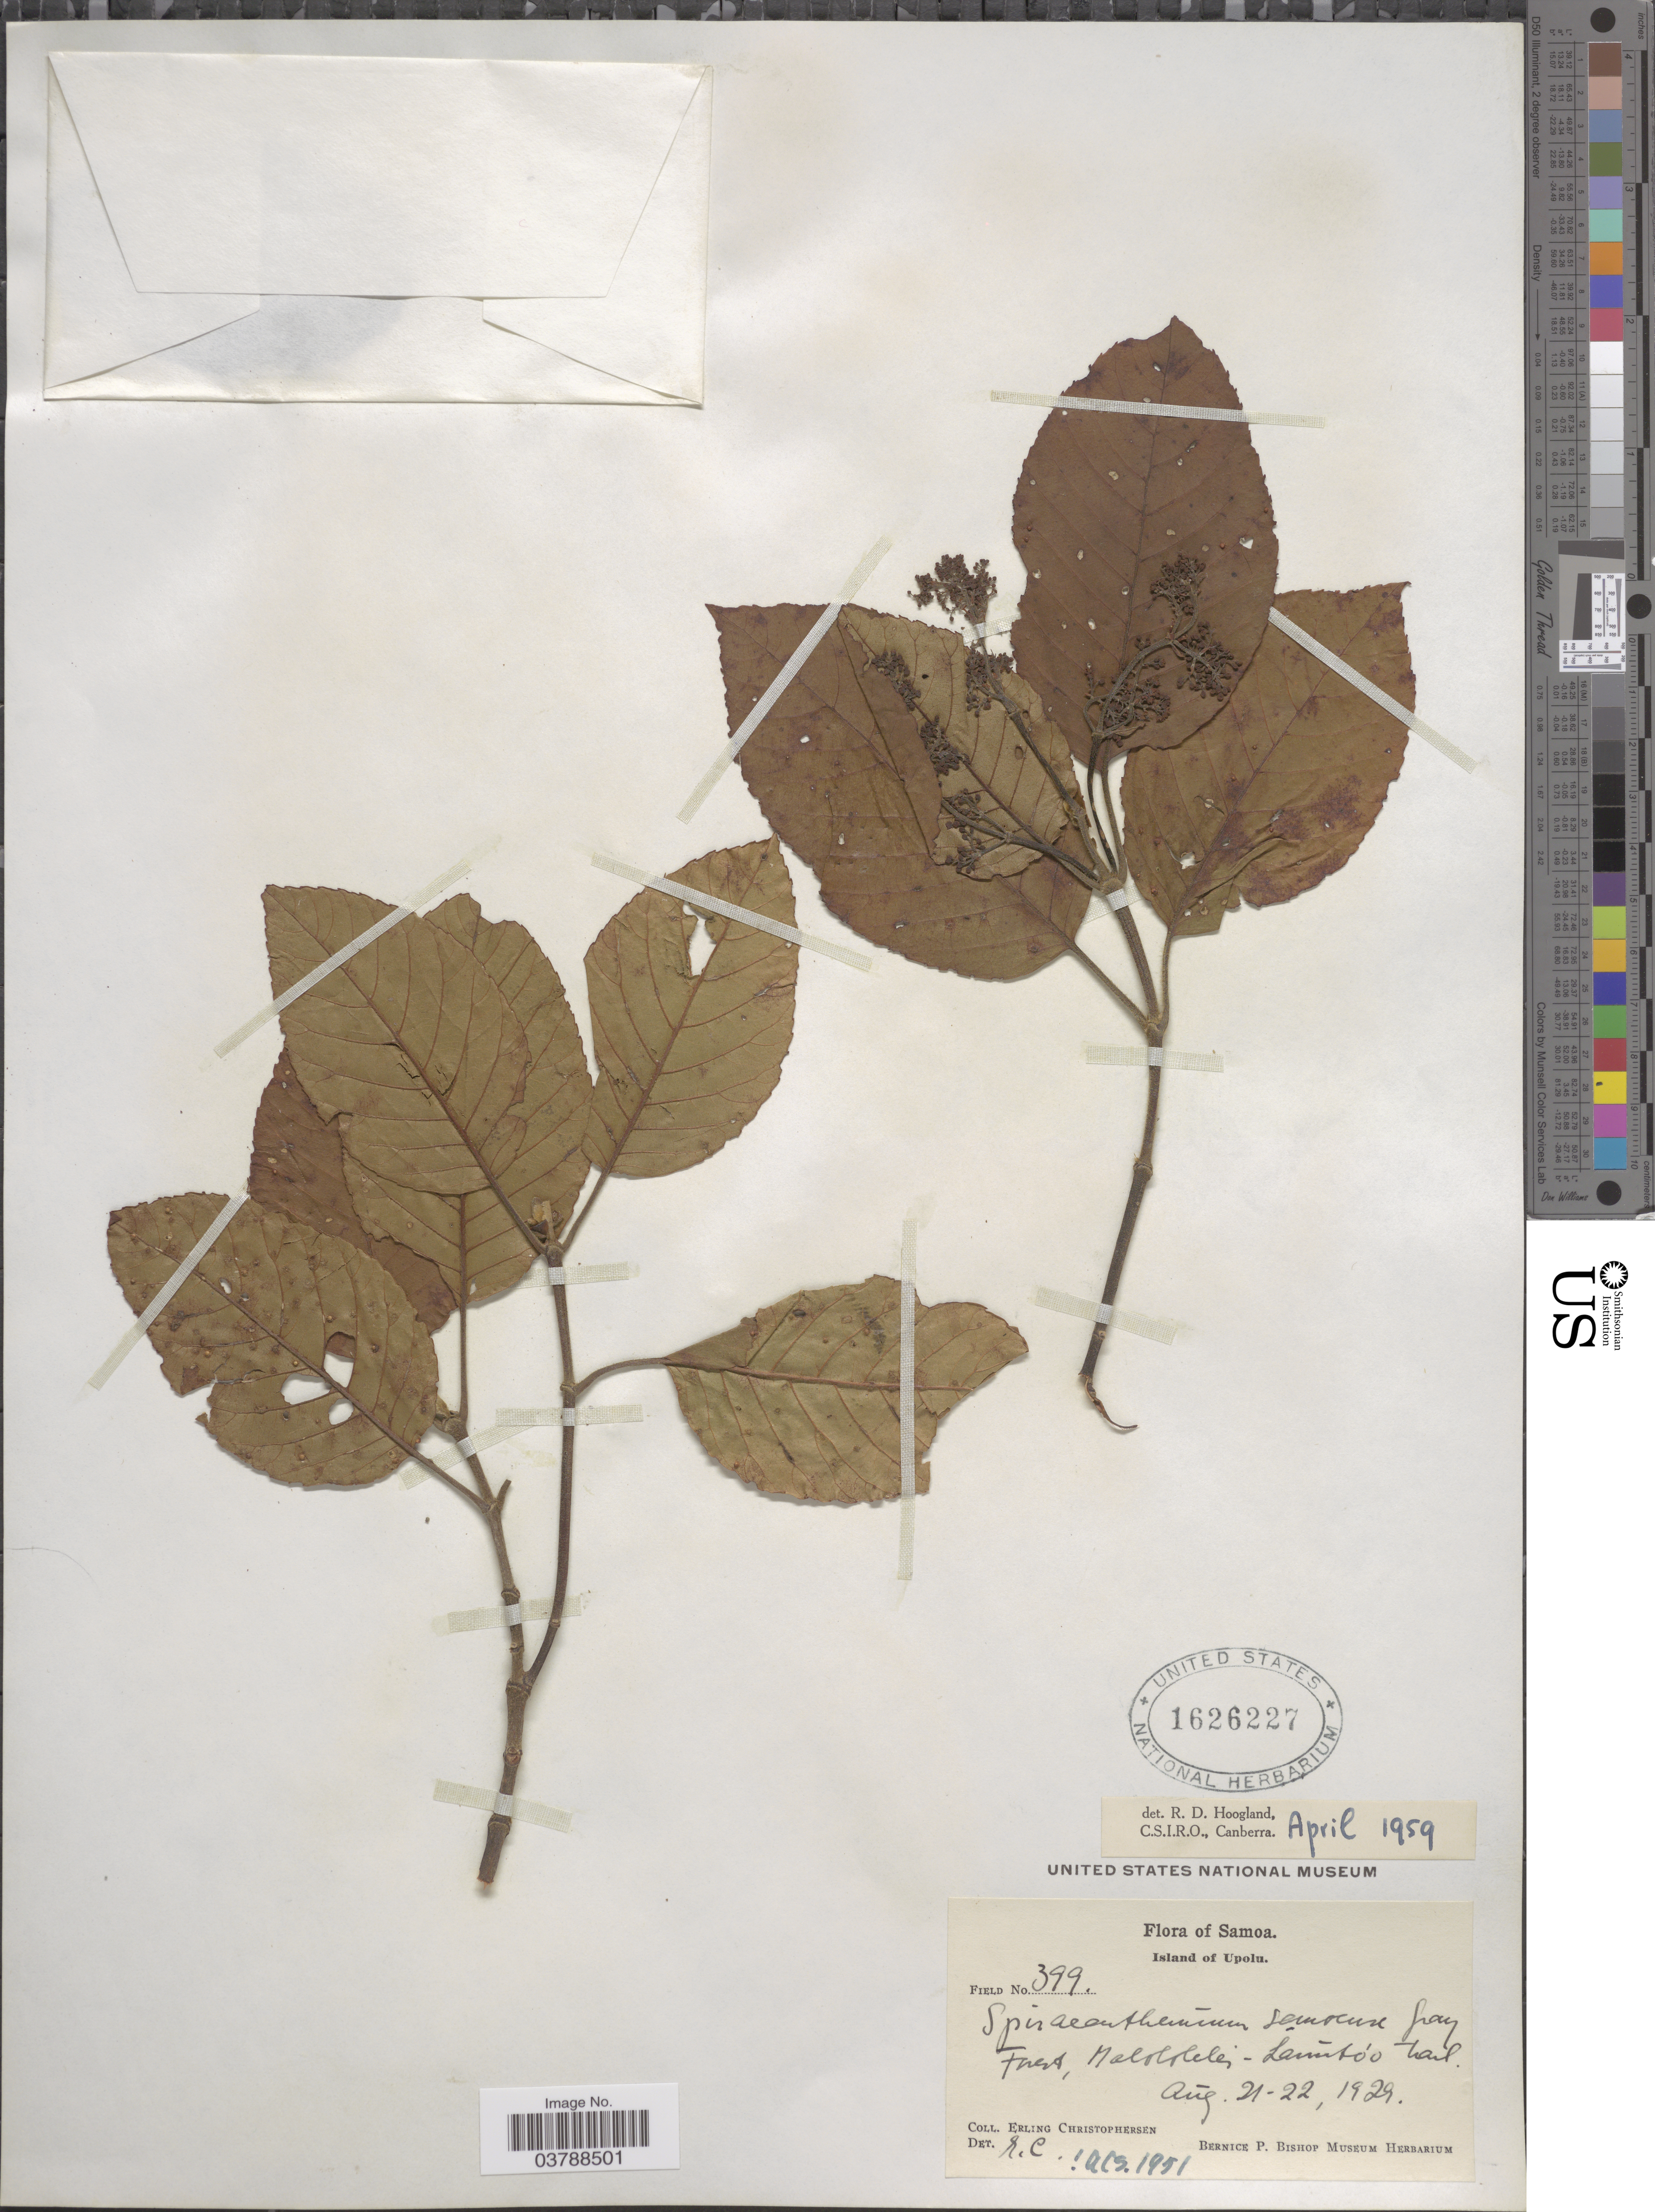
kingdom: Plantae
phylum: Tracheophyta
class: Magnoliopsida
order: Oxalidales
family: Cunoniaceae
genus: Spiraeanthemum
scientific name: Spiraeanthemum samoense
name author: A. Gray in Wilkes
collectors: E. Christophersen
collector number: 399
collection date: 1929-08-21/1929-08-22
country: Samoa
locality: Samoa. Island of Savaii. Faers, Malololele- Lanûtóo trail.*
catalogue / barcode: US 1626227